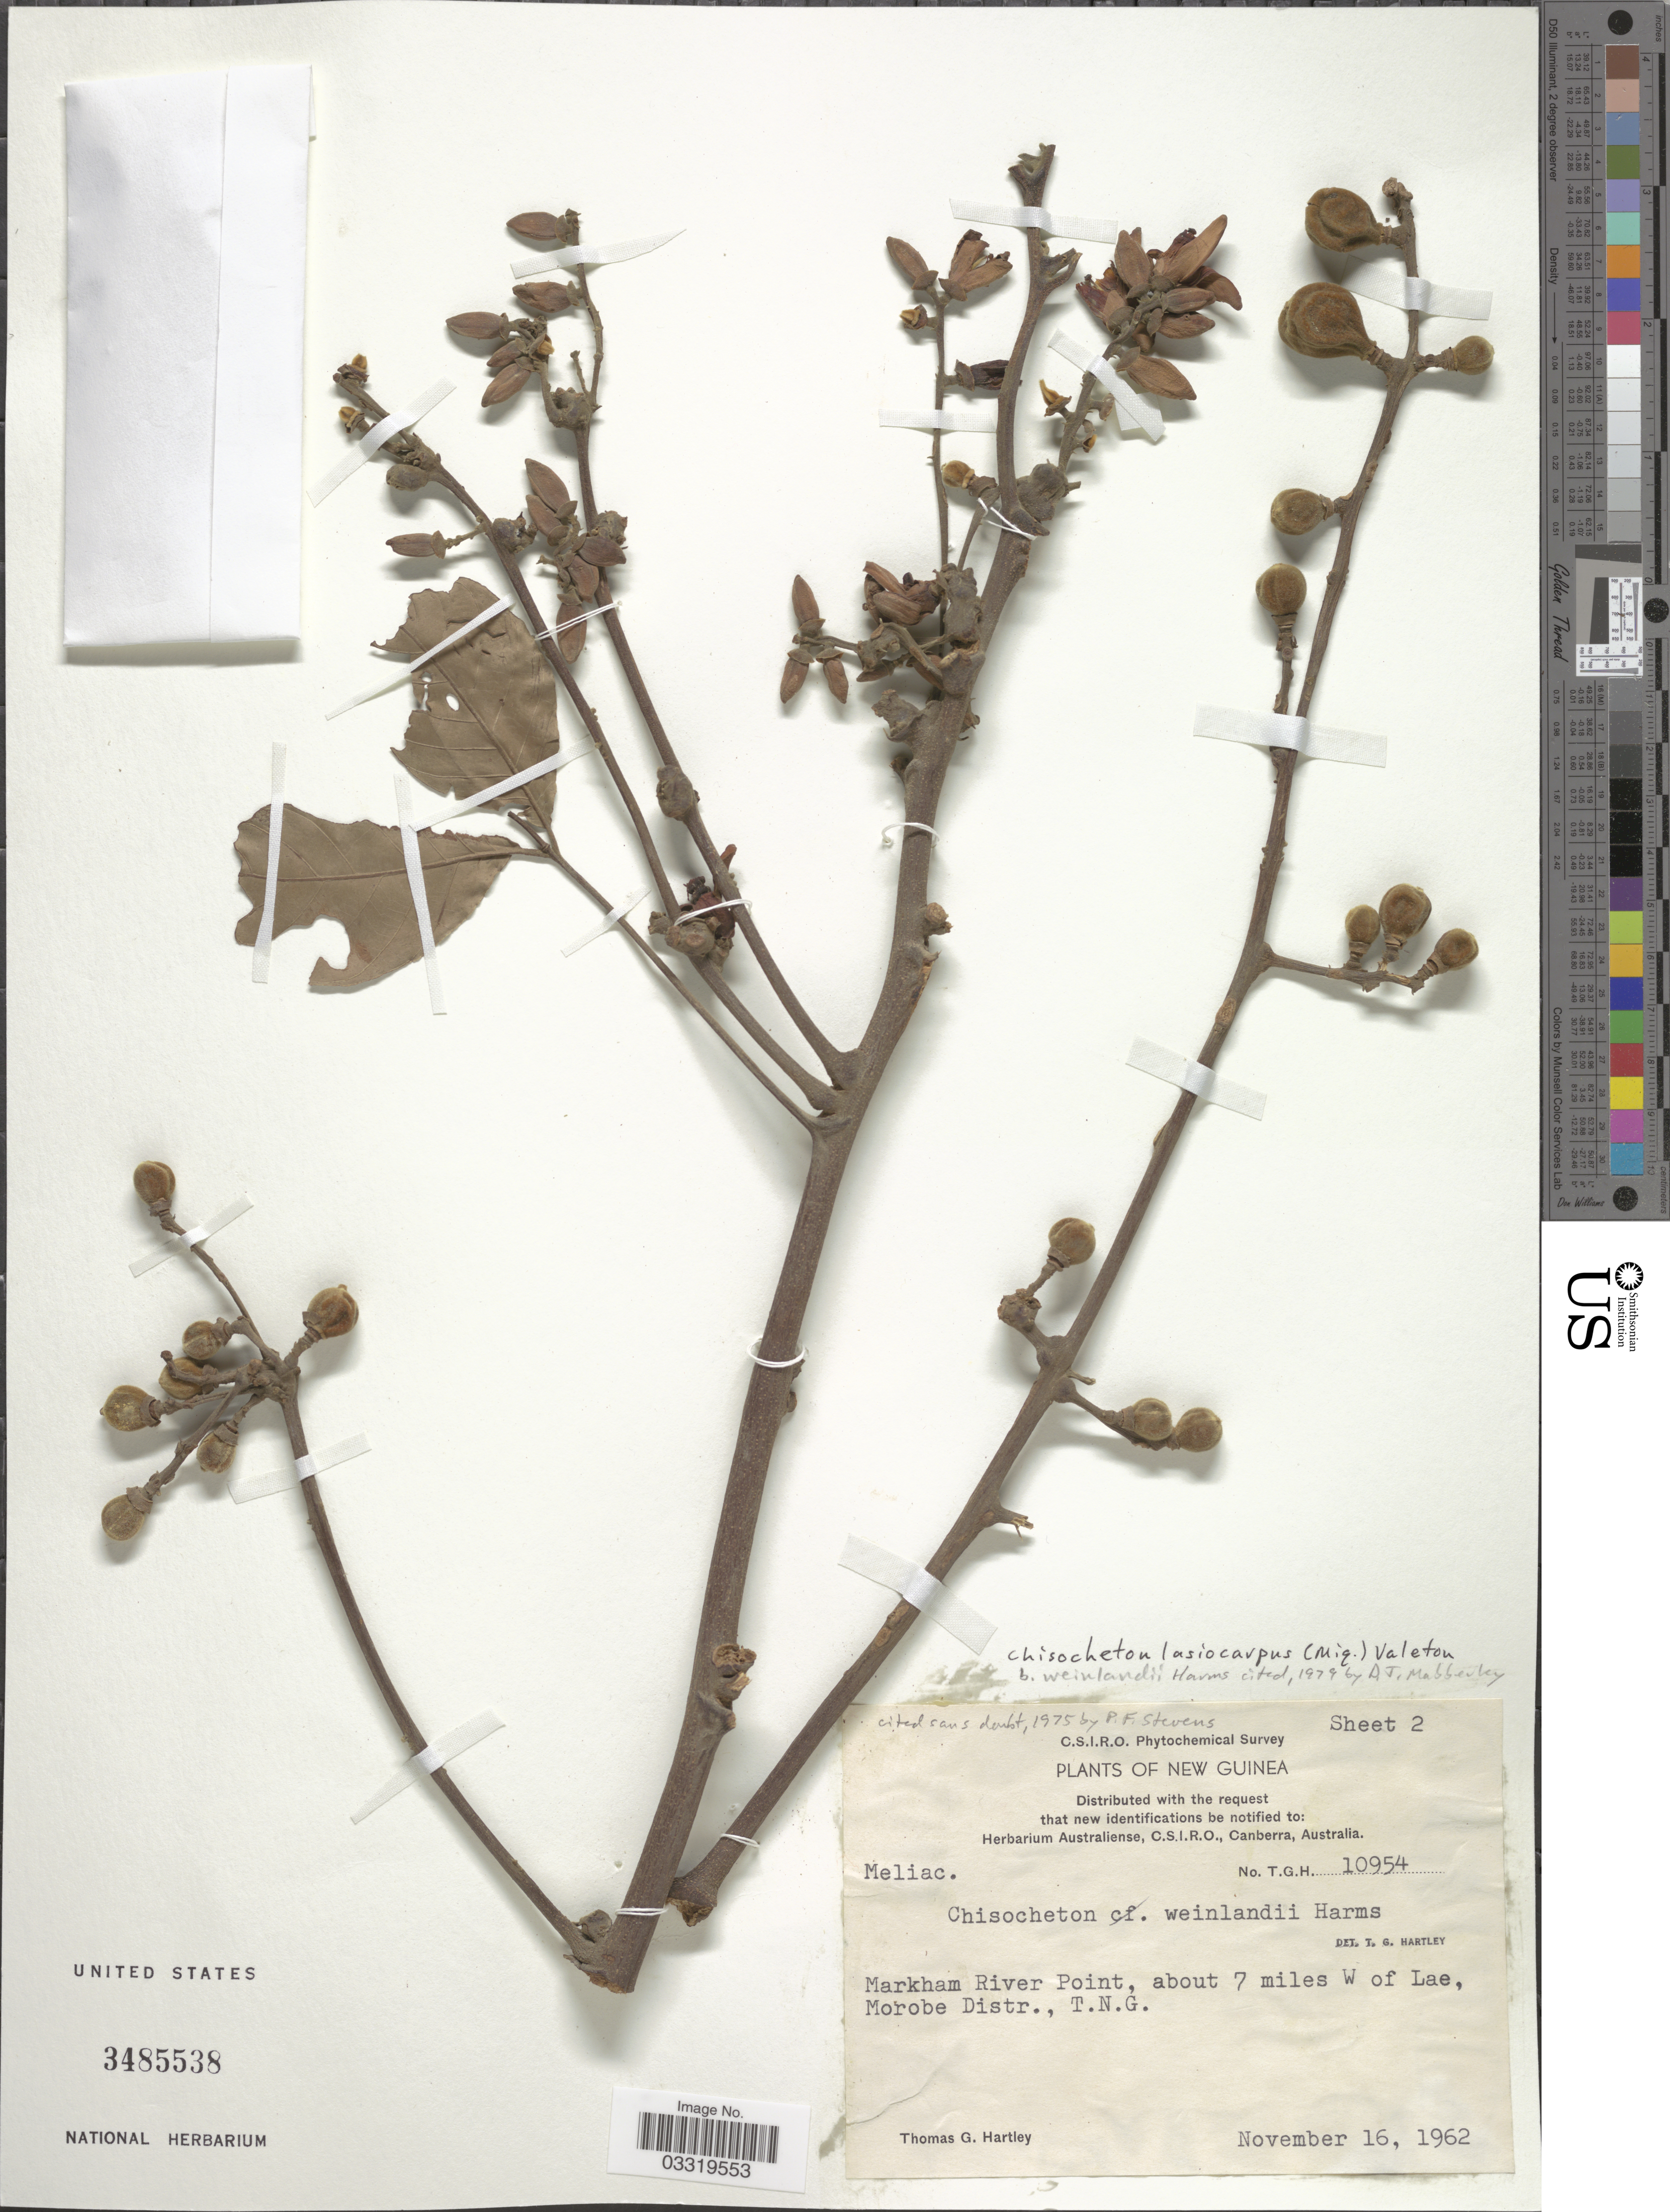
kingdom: Plantae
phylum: Tracheophyta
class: Magnoliopsida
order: Sapindales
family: Meliaceae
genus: Chisocheton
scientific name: Chisocheton lasiocarpus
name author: (Miq.) Valeton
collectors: T. G. Hartley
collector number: TGH10954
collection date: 1962-11-16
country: Papua New Guinea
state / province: Morobe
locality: New Guinea. Markham River Point, about 7 miles W of Lae, Morobe Distr., T.N.G.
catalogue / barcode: US 3485538